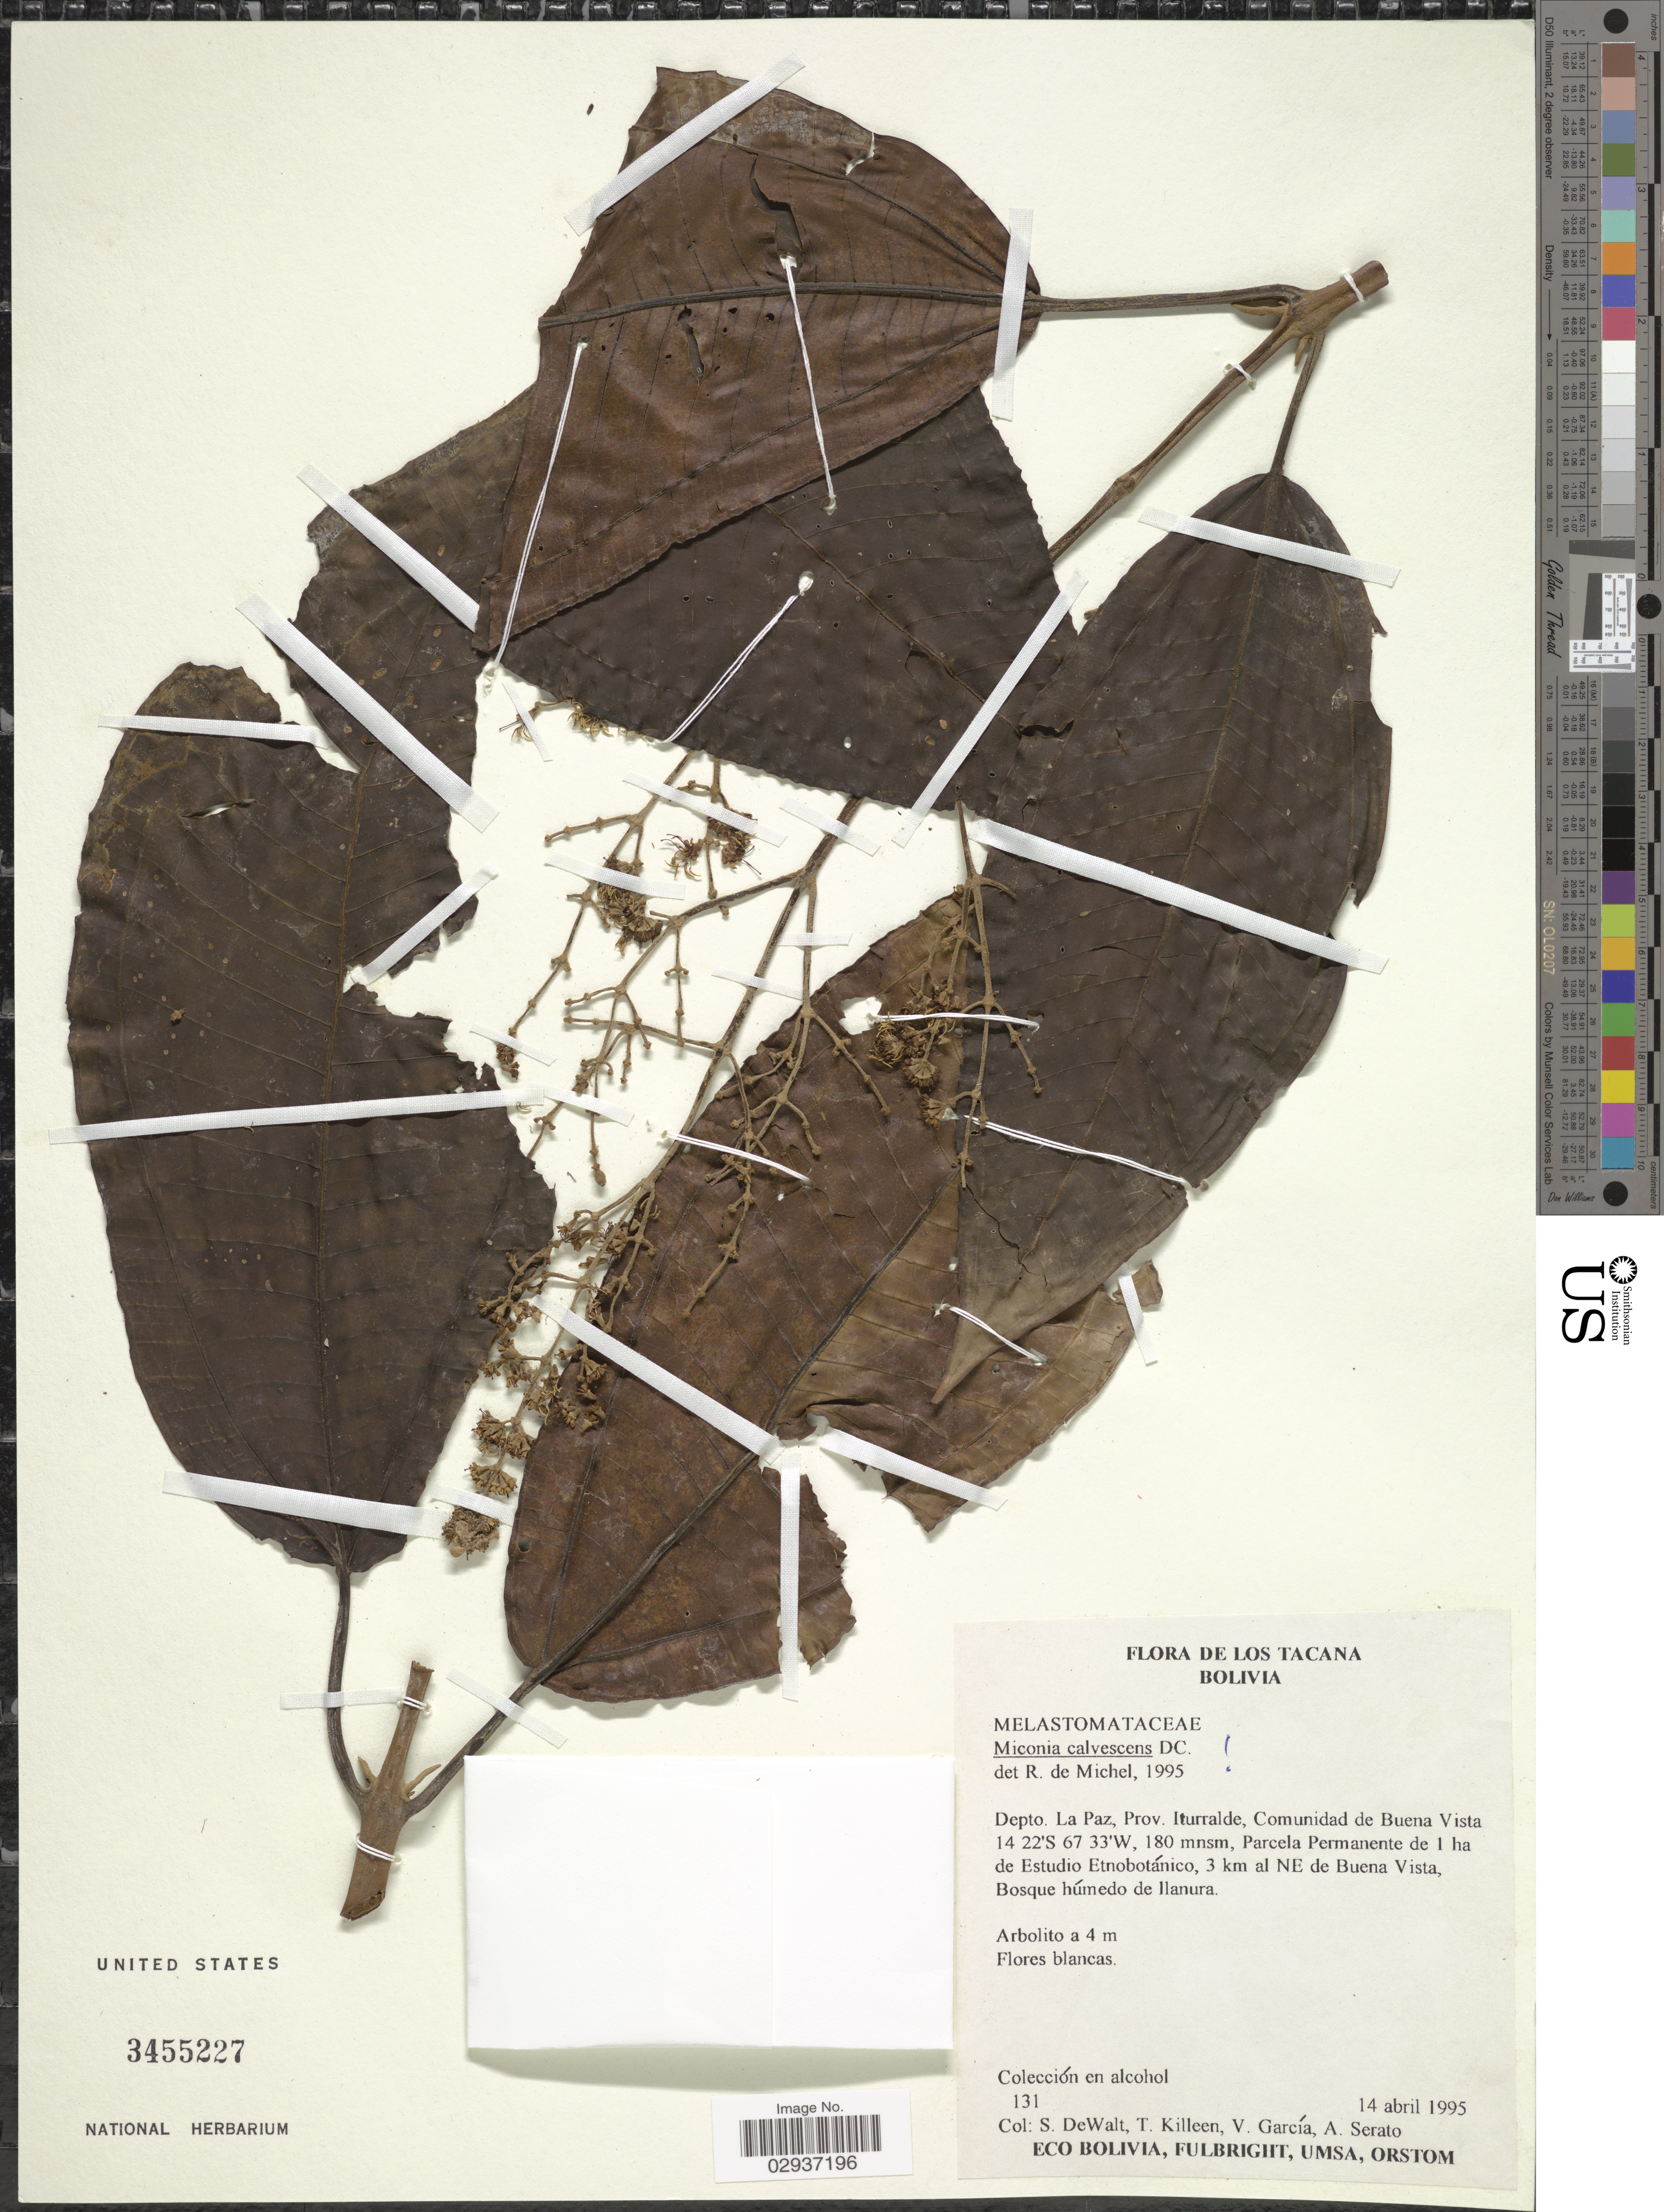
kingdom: Plantae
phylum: Tracheophyta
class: Magnoliopsida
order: Myrtales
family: Melastomataceae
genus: Miconia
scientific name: Miconia calvescens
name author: DC.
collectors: S. DeWalt, T. J. Killeen, V. Garcia & A. Serato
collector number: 131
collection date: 1995-04-14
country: Bolivia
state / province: La Paz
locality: Depto. La Paz, Prov. Iturralde, Comunidad de Buena Vista. Parcela Permanente de 1 ha de Estudio Etnobotánico, 3 km al NE de Buena Vista.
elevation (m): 180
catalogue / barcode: US 3455227